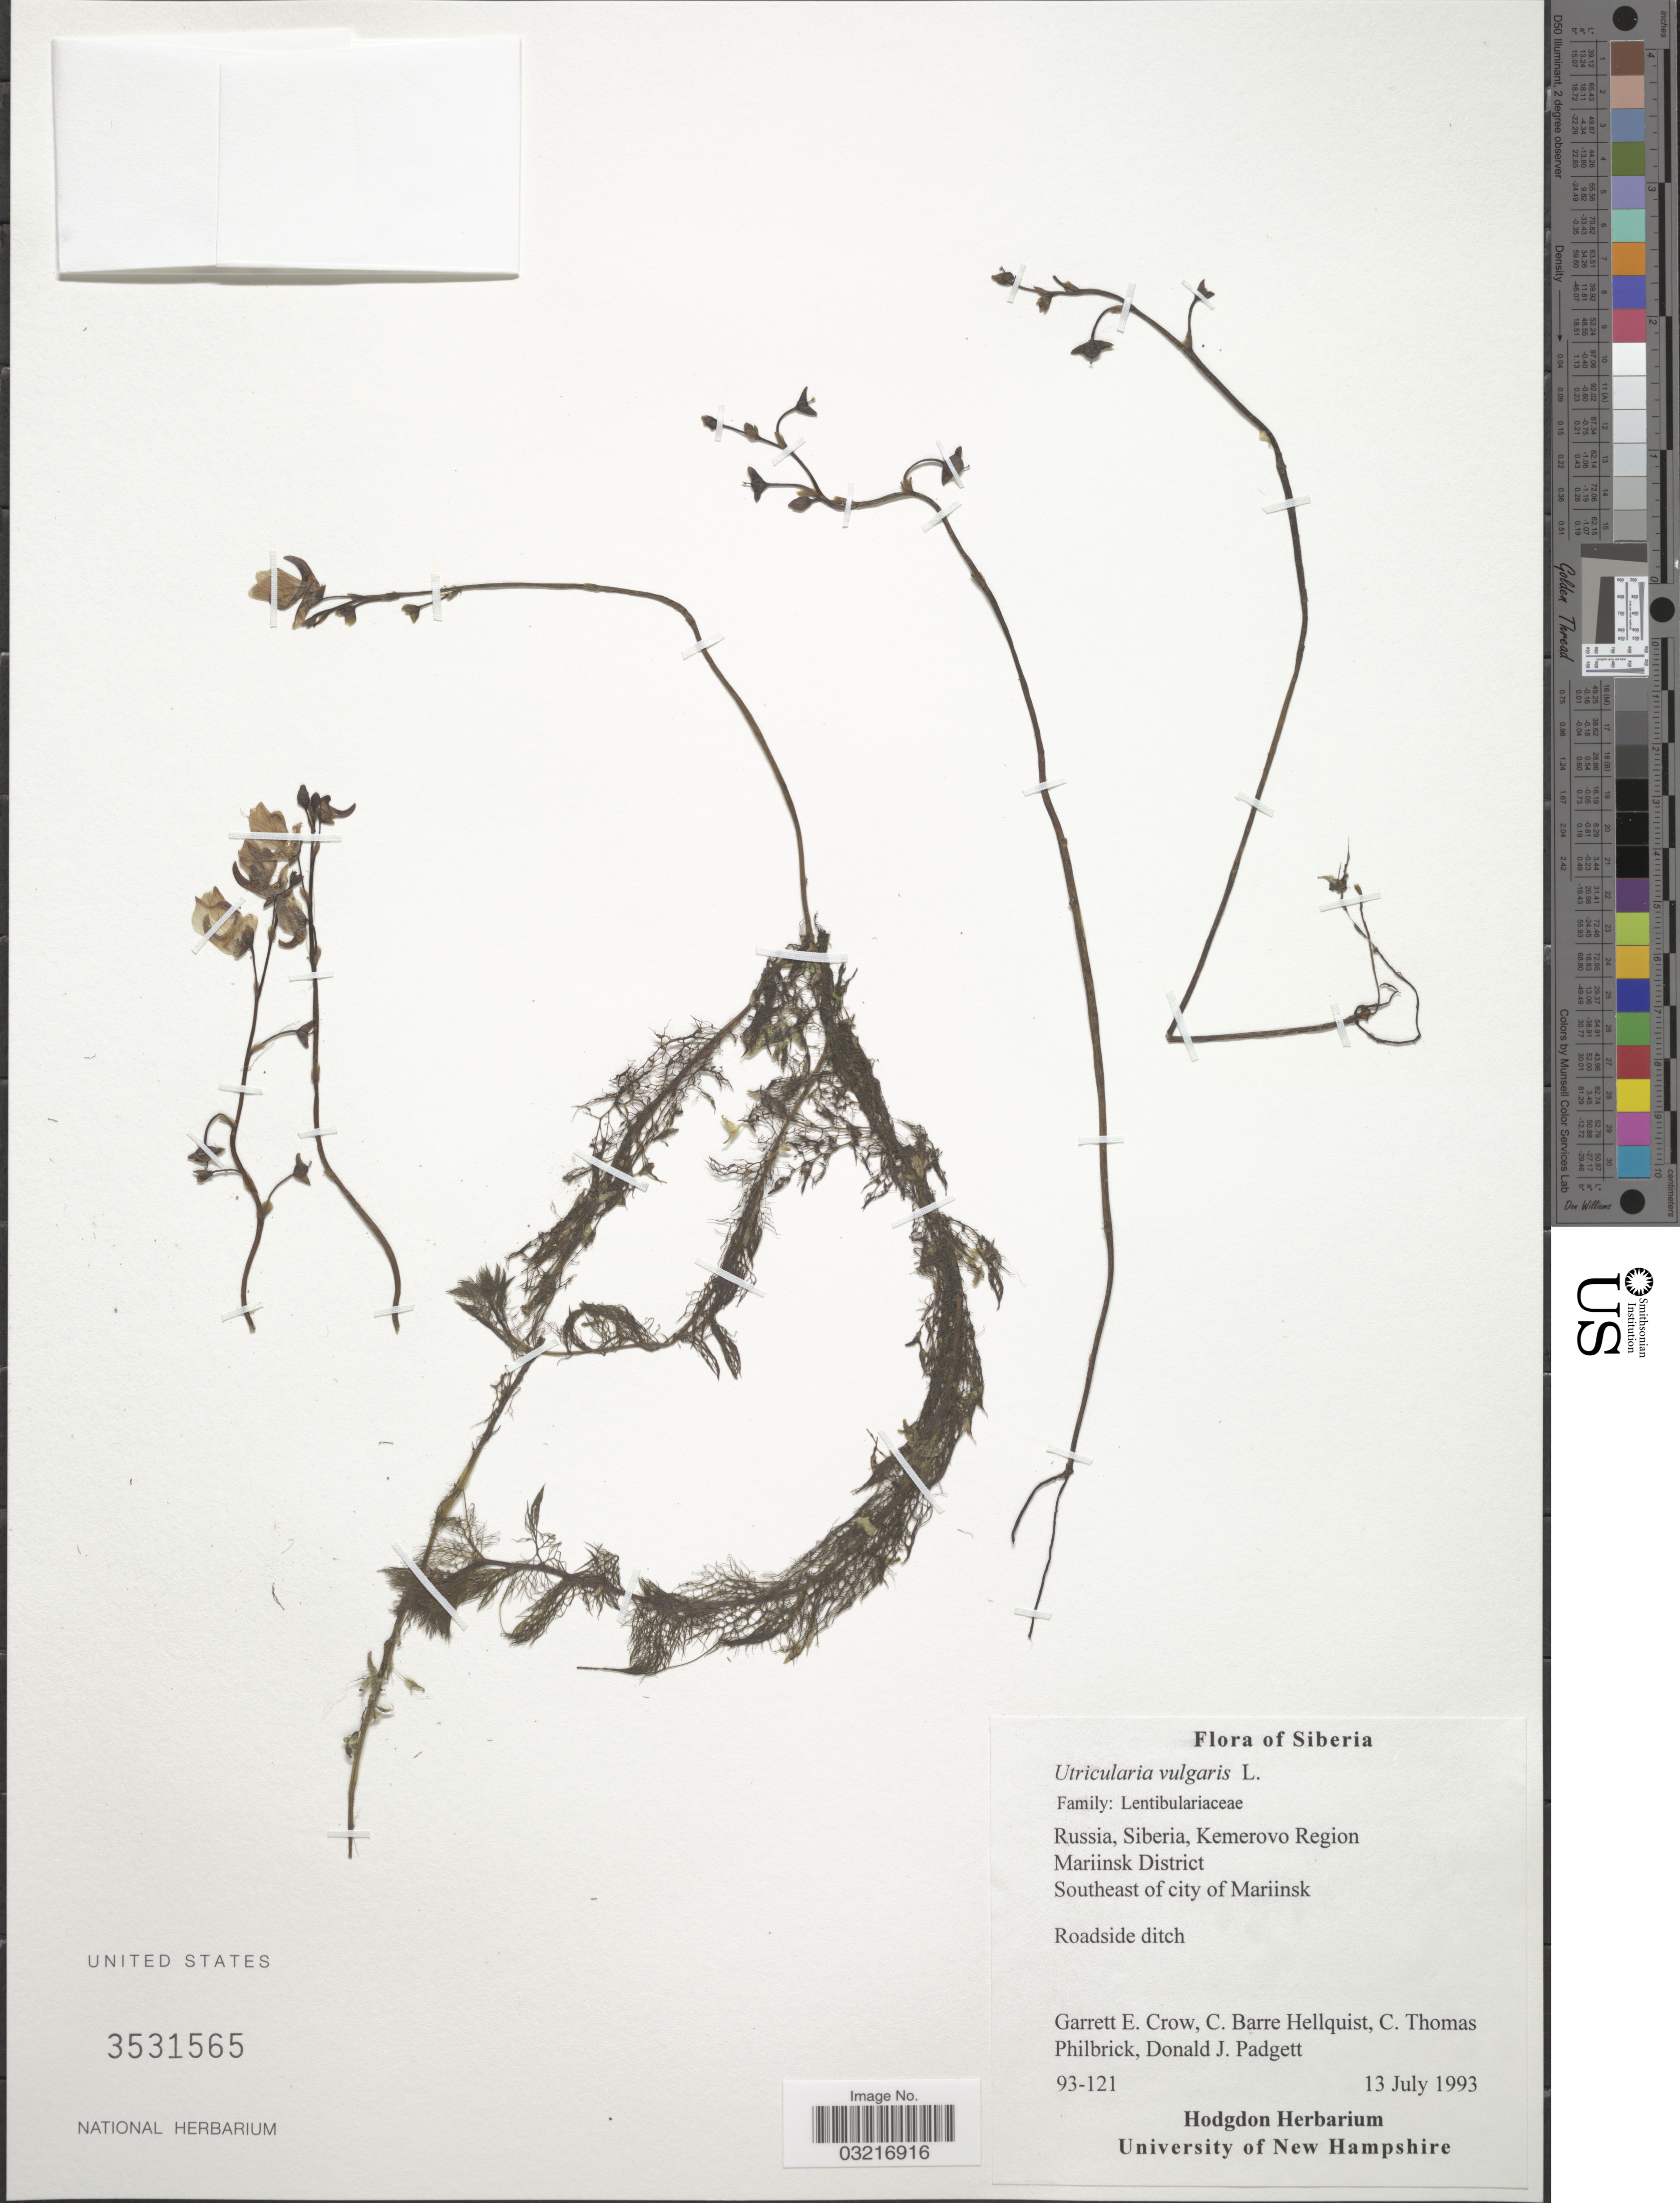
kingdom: Plantae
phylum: Tracheophyta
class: Magnoliopsida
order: Lamiales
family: Lentibulariaceae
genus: Utricularia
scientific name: Utricularia vulgaris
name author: L.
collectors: G. E. Crow, C. Hellquist, C. Philbrick & D. Padgett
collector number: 93-121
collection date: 1993-07-13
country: Russian Federation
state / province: Kemerovo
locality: Russia, Siberia, Kemerovo Region, Mariinsk District, Southeast of city of Mariinsk.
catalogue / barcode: US 3531565